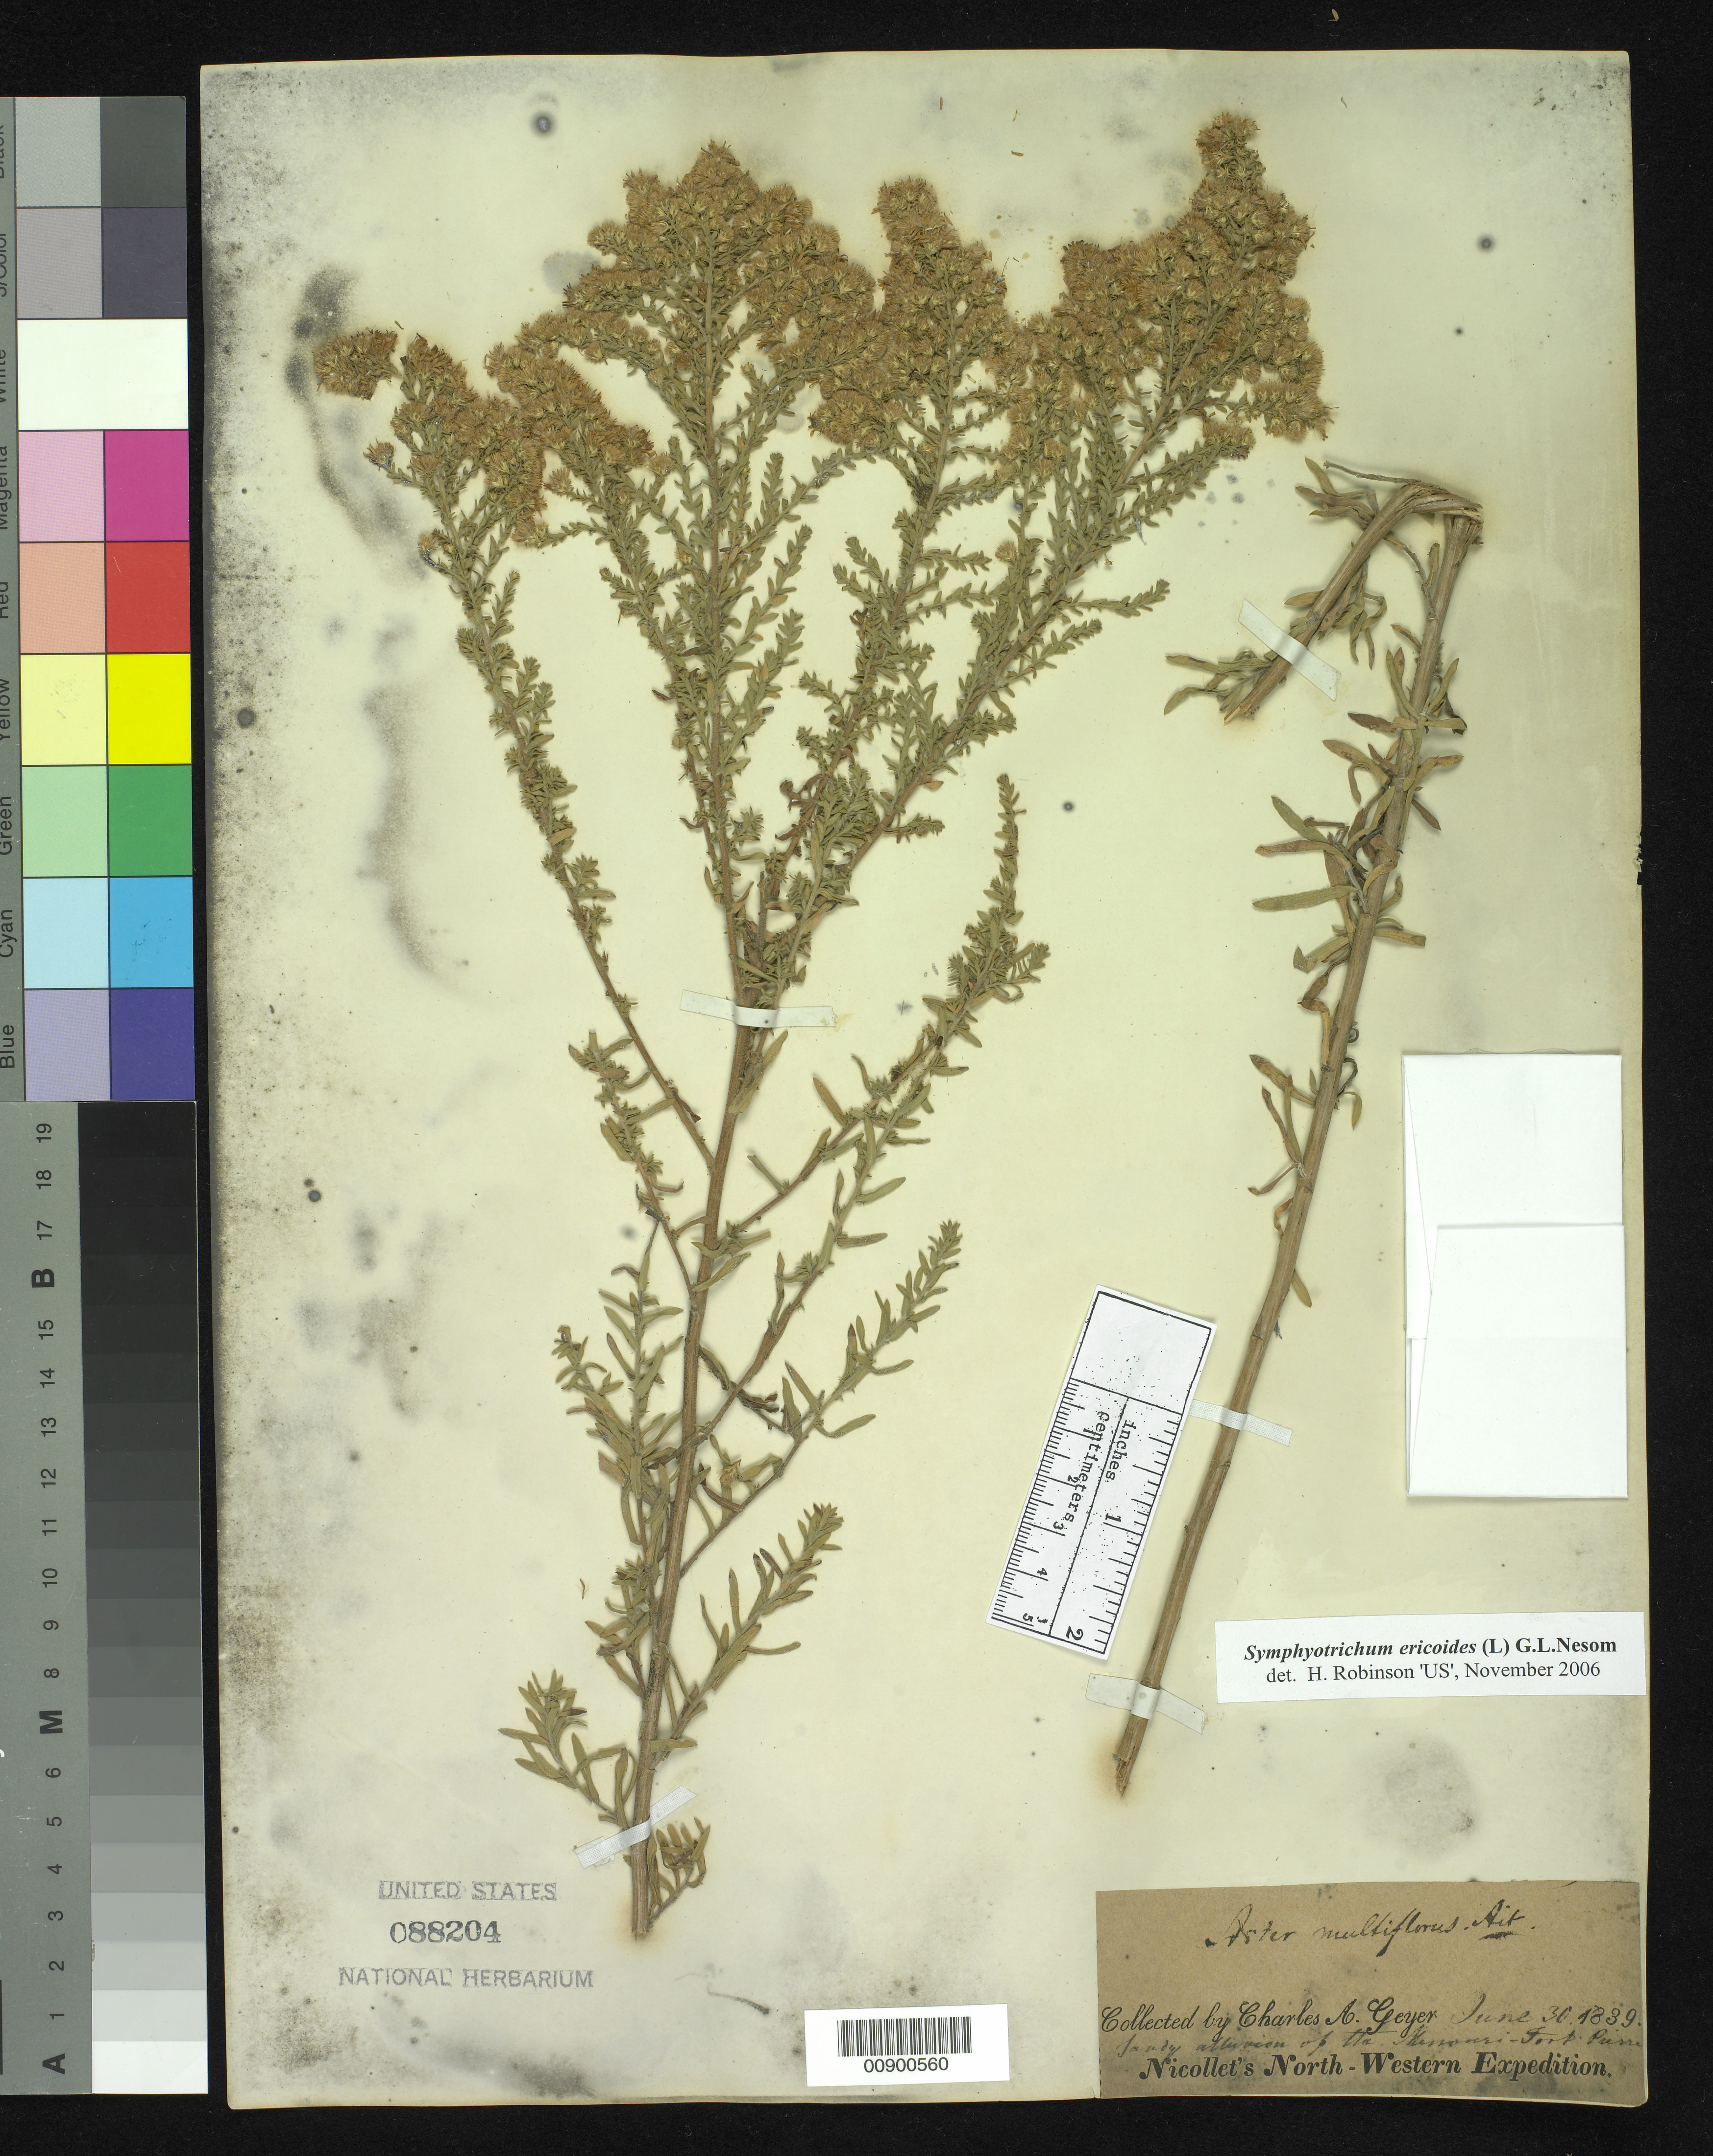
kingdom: Plantae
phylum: Tracheophyta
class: Magnoliopsida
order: Asterales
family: Asteraceae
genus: Symphyotrichum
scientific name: Symphyotrichum ericoides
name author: (L.) G.L. Nesom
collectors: C. A. Geyer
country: United States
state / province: South Dakota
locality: Missouri River, Fort Pierre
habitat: Sandy alluvia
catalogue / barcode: US 88204